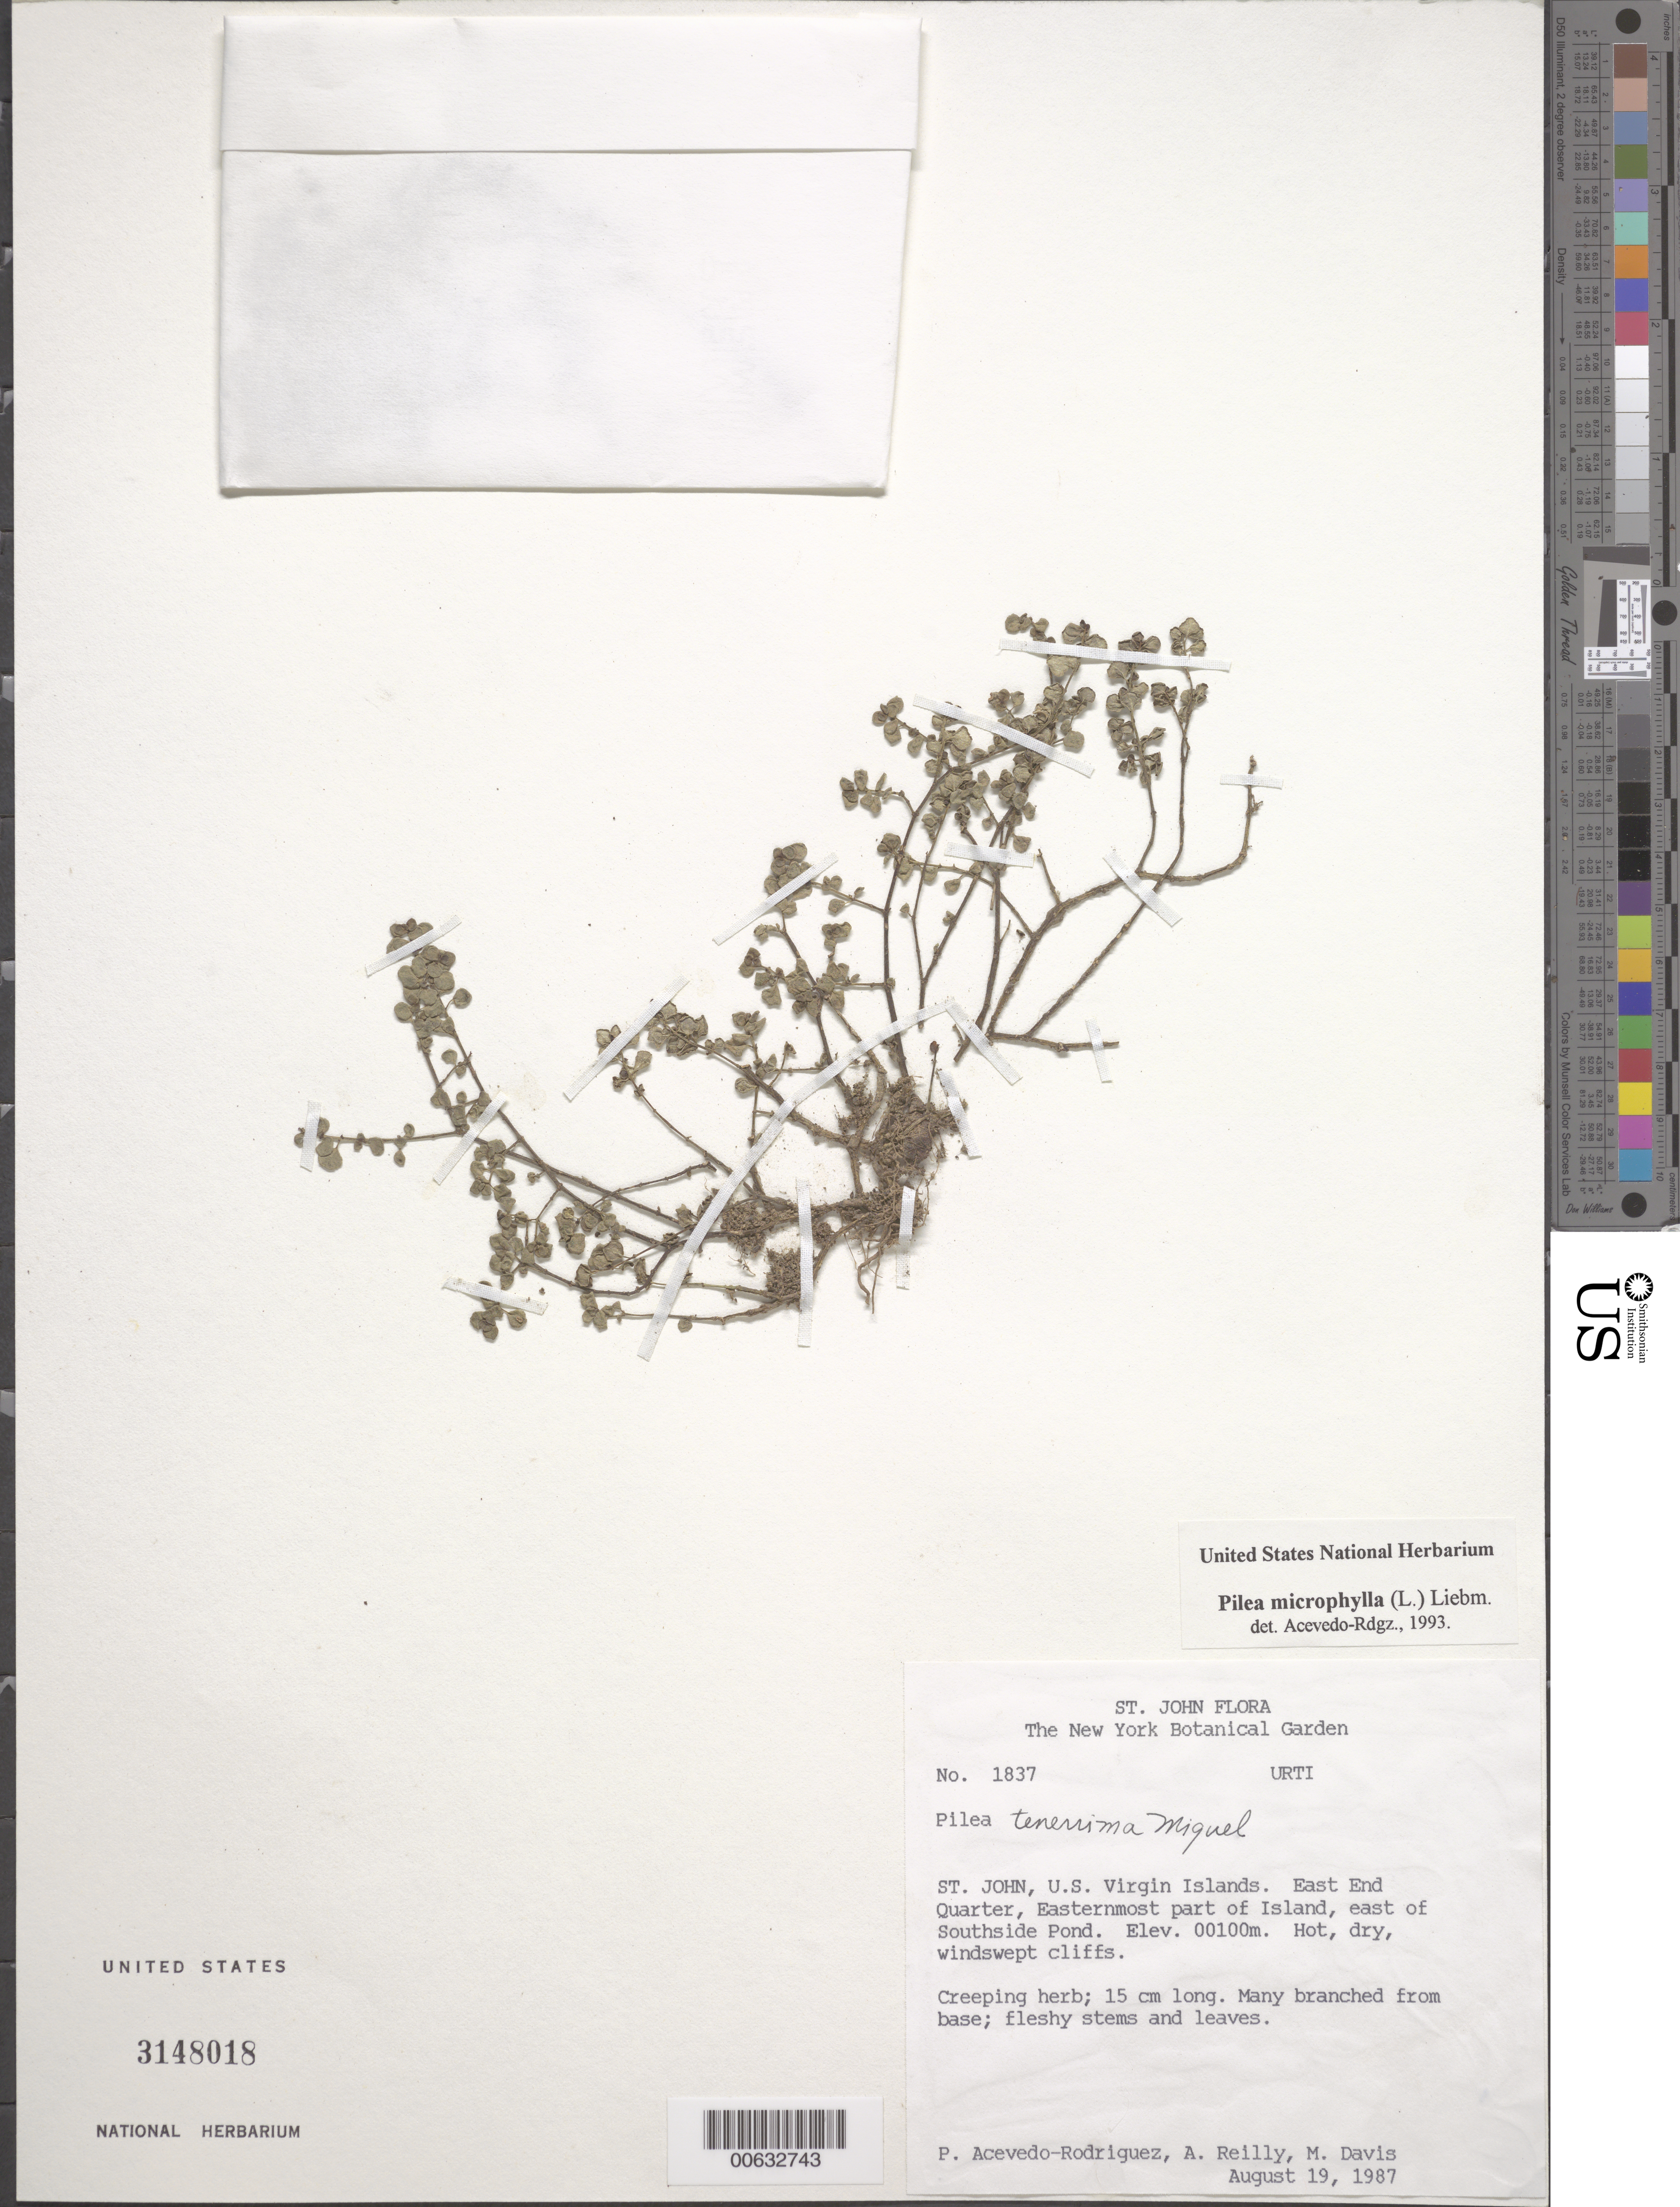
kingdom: Plantae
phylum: Tracheophyta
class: Magnoliopsida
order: Rosales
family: Urticaceae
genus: Pilea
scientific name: Pilea microphylla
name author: (L.) Liebm.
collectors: P. Acevedo-Rodr., A. Reilly & M. Davis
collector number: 1837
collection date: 1987-08-19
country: U.S. Virgin Islands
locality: St. John. East End Quarter, Eastermond part of Island, east of Southside Pond.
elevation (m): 100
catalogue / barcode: US 3148018